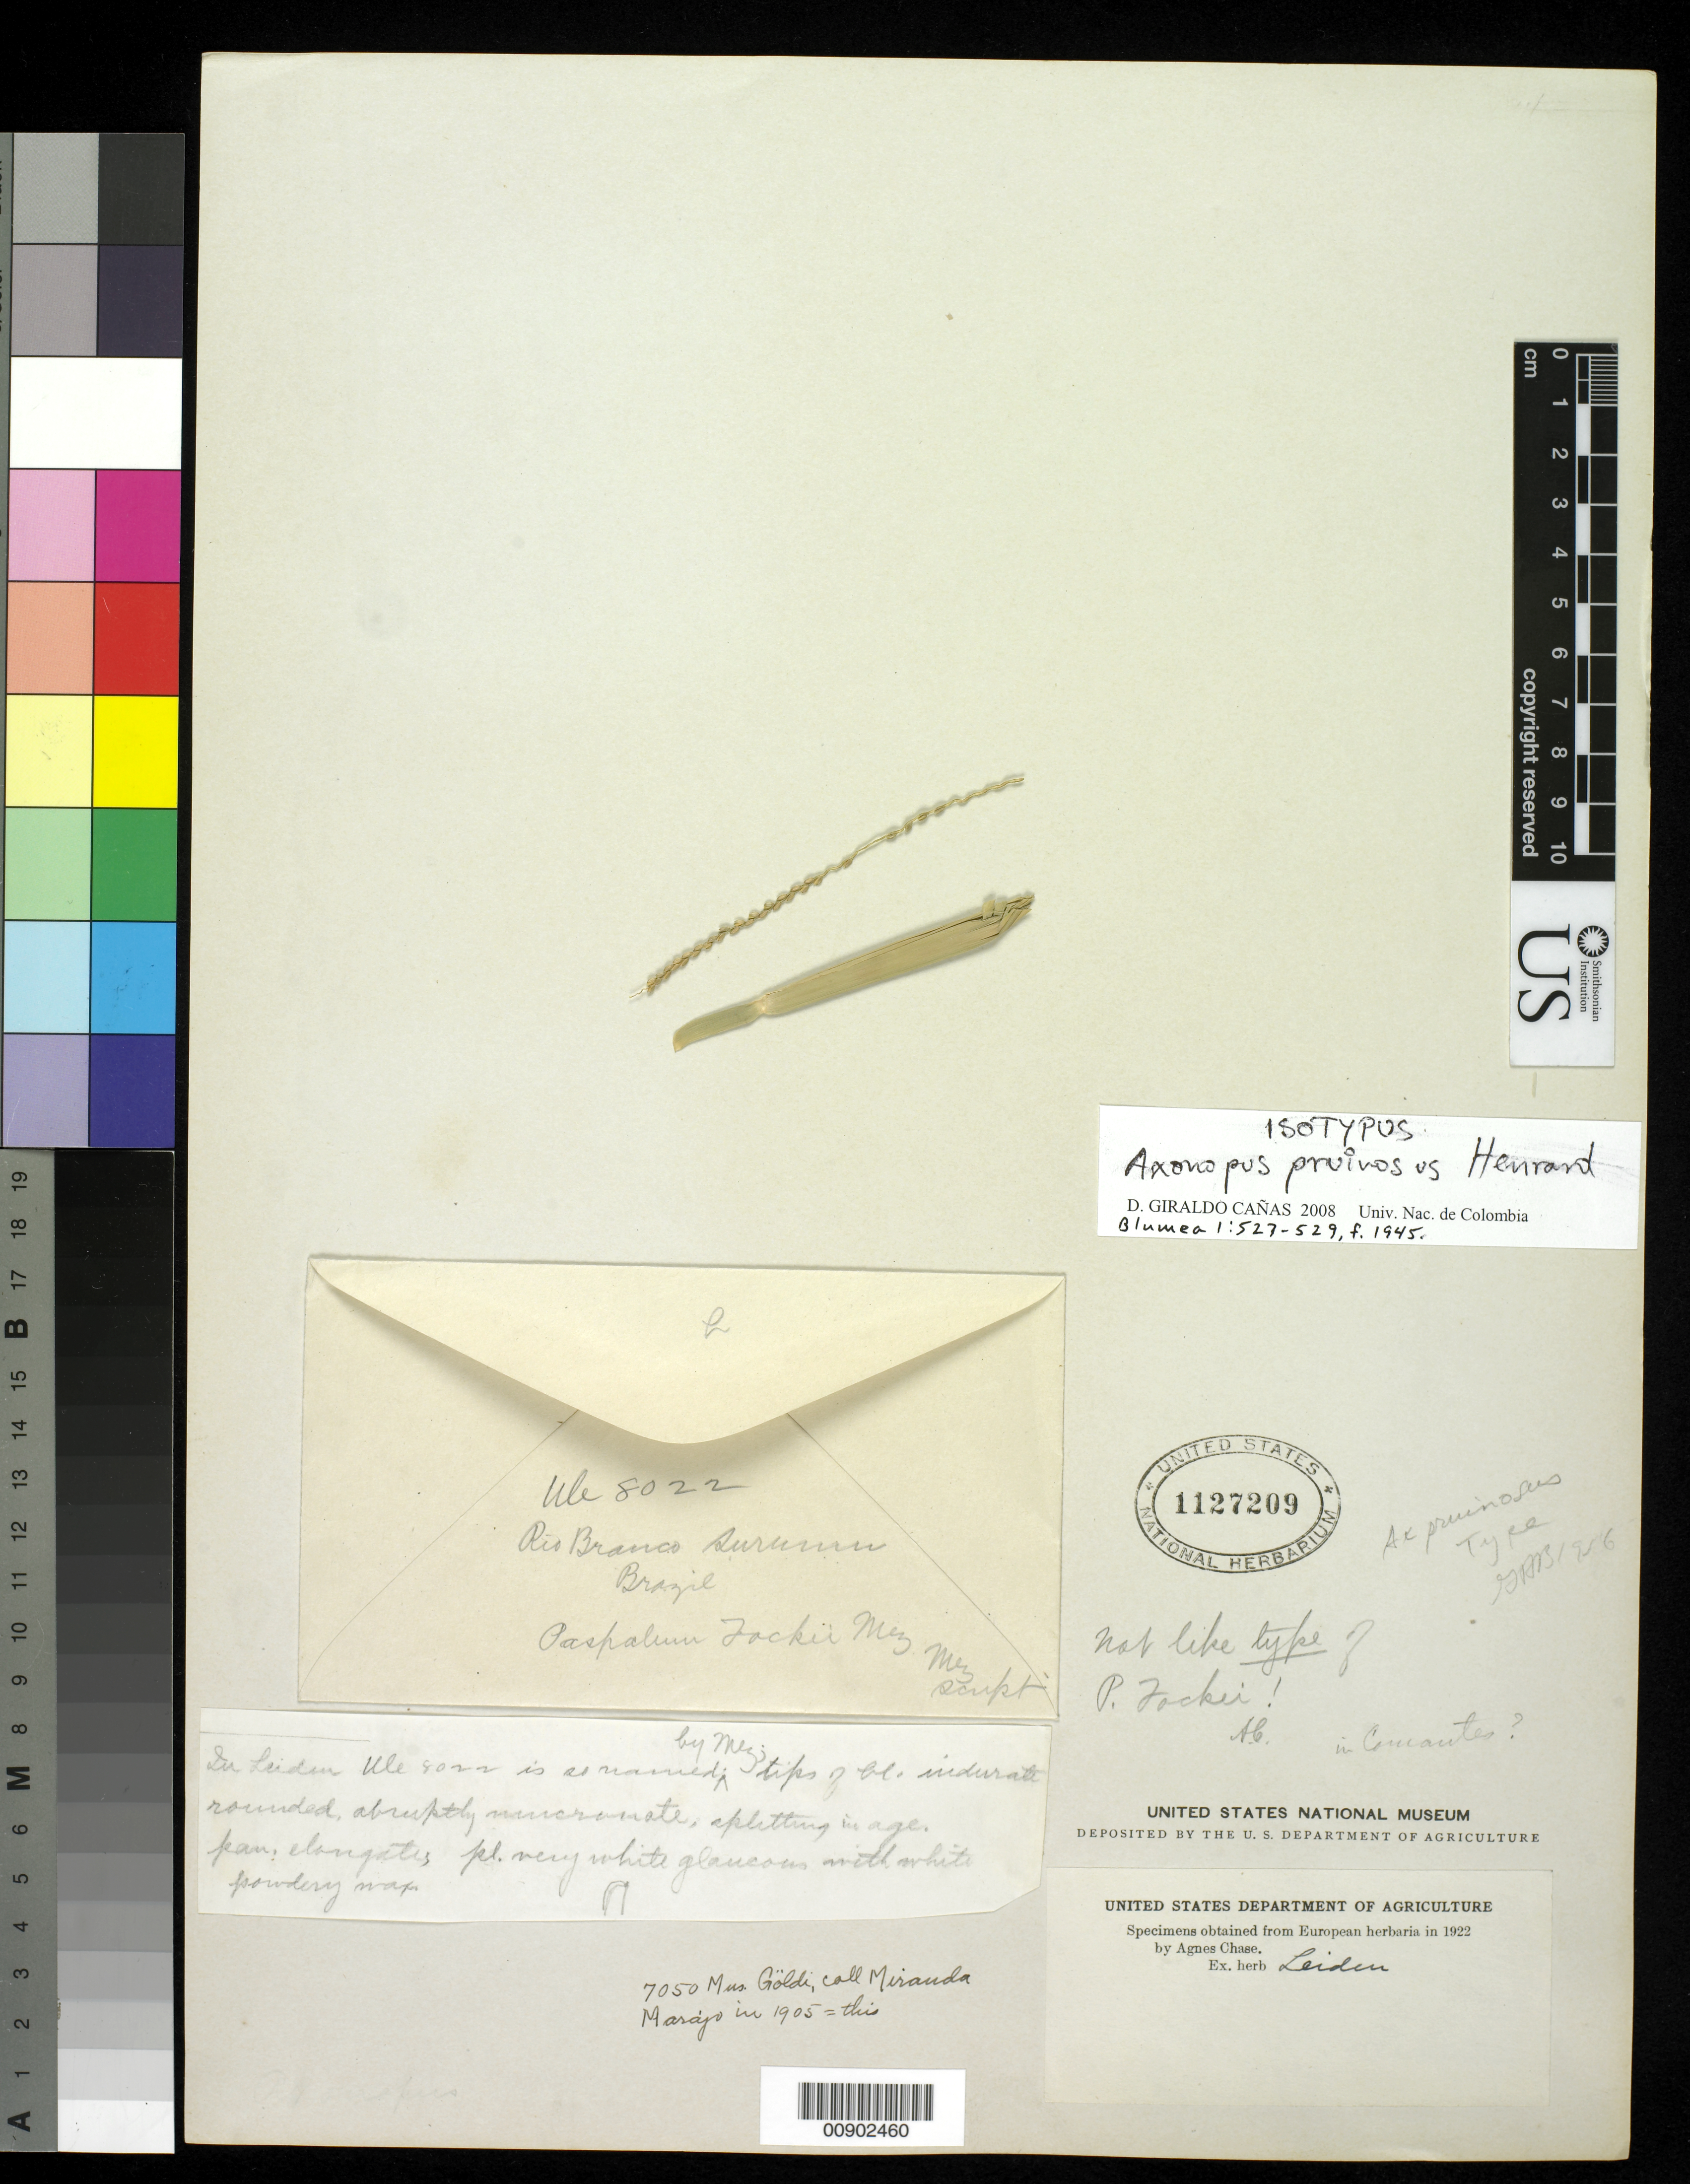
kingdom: Plantae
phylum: Tracheophyta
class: Liliopsida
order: Poales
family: Poaceae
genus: Axonopus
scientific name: Axonopus pruinosus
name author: Henr.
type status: Isotype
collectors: E. H. Ule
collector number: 8022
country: Brazil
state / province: Acre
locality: Rio Branco, Surumu. [Protologue, "Brasilia, Rio Branco, Surumu, in montibus prope Quarai, Muiam superior, Febr. 1910"]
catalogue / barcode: US 1127209